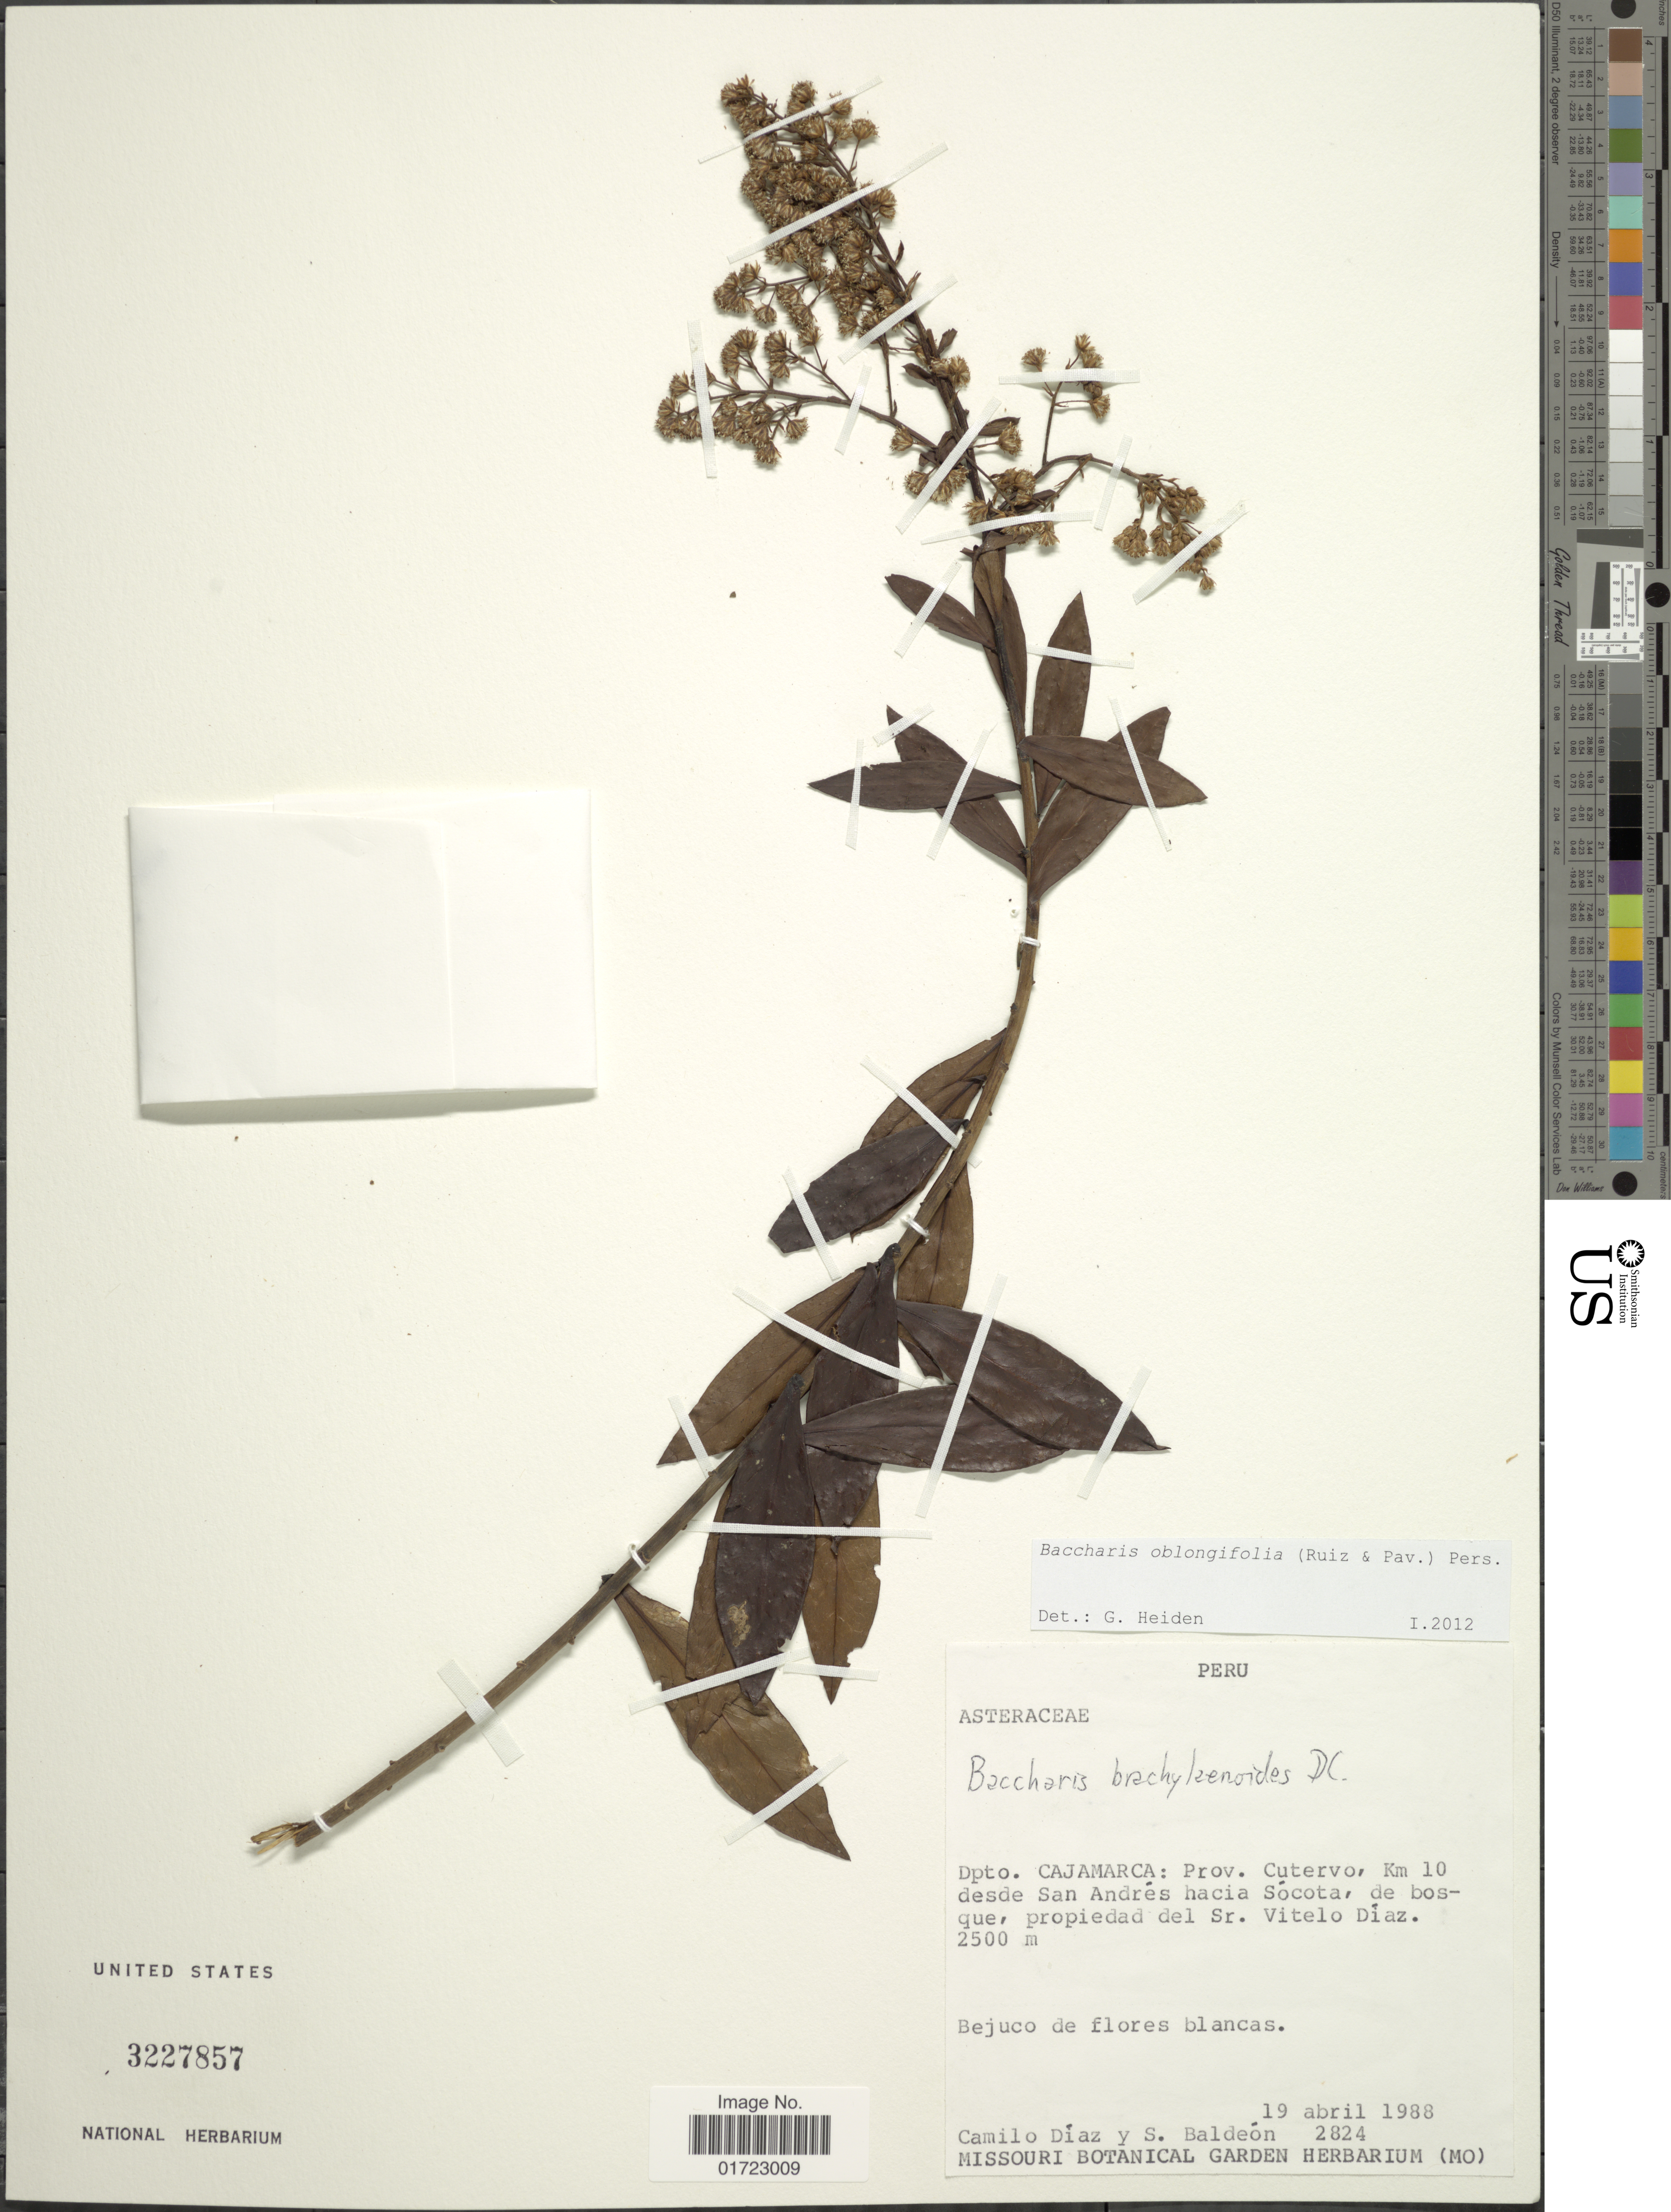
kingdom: Plantae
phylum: Tracheophyta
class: Magnoliopsida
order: Asterales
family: Asteraceae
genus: Baccharis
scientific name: Baccharis oblongifolia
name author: (Ruiz & Pav.) Pers.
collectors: C. Díaz & S. Baldeon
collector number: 2824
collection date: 1988-04-19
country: Peru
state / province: Cajamarca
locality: Prov. Cutervo, Km 10 desde San Andrés hacia Sócota, de bosque, propiedad del Sr. Vitelo Díaz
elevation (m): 2500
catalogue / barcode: US 3227857